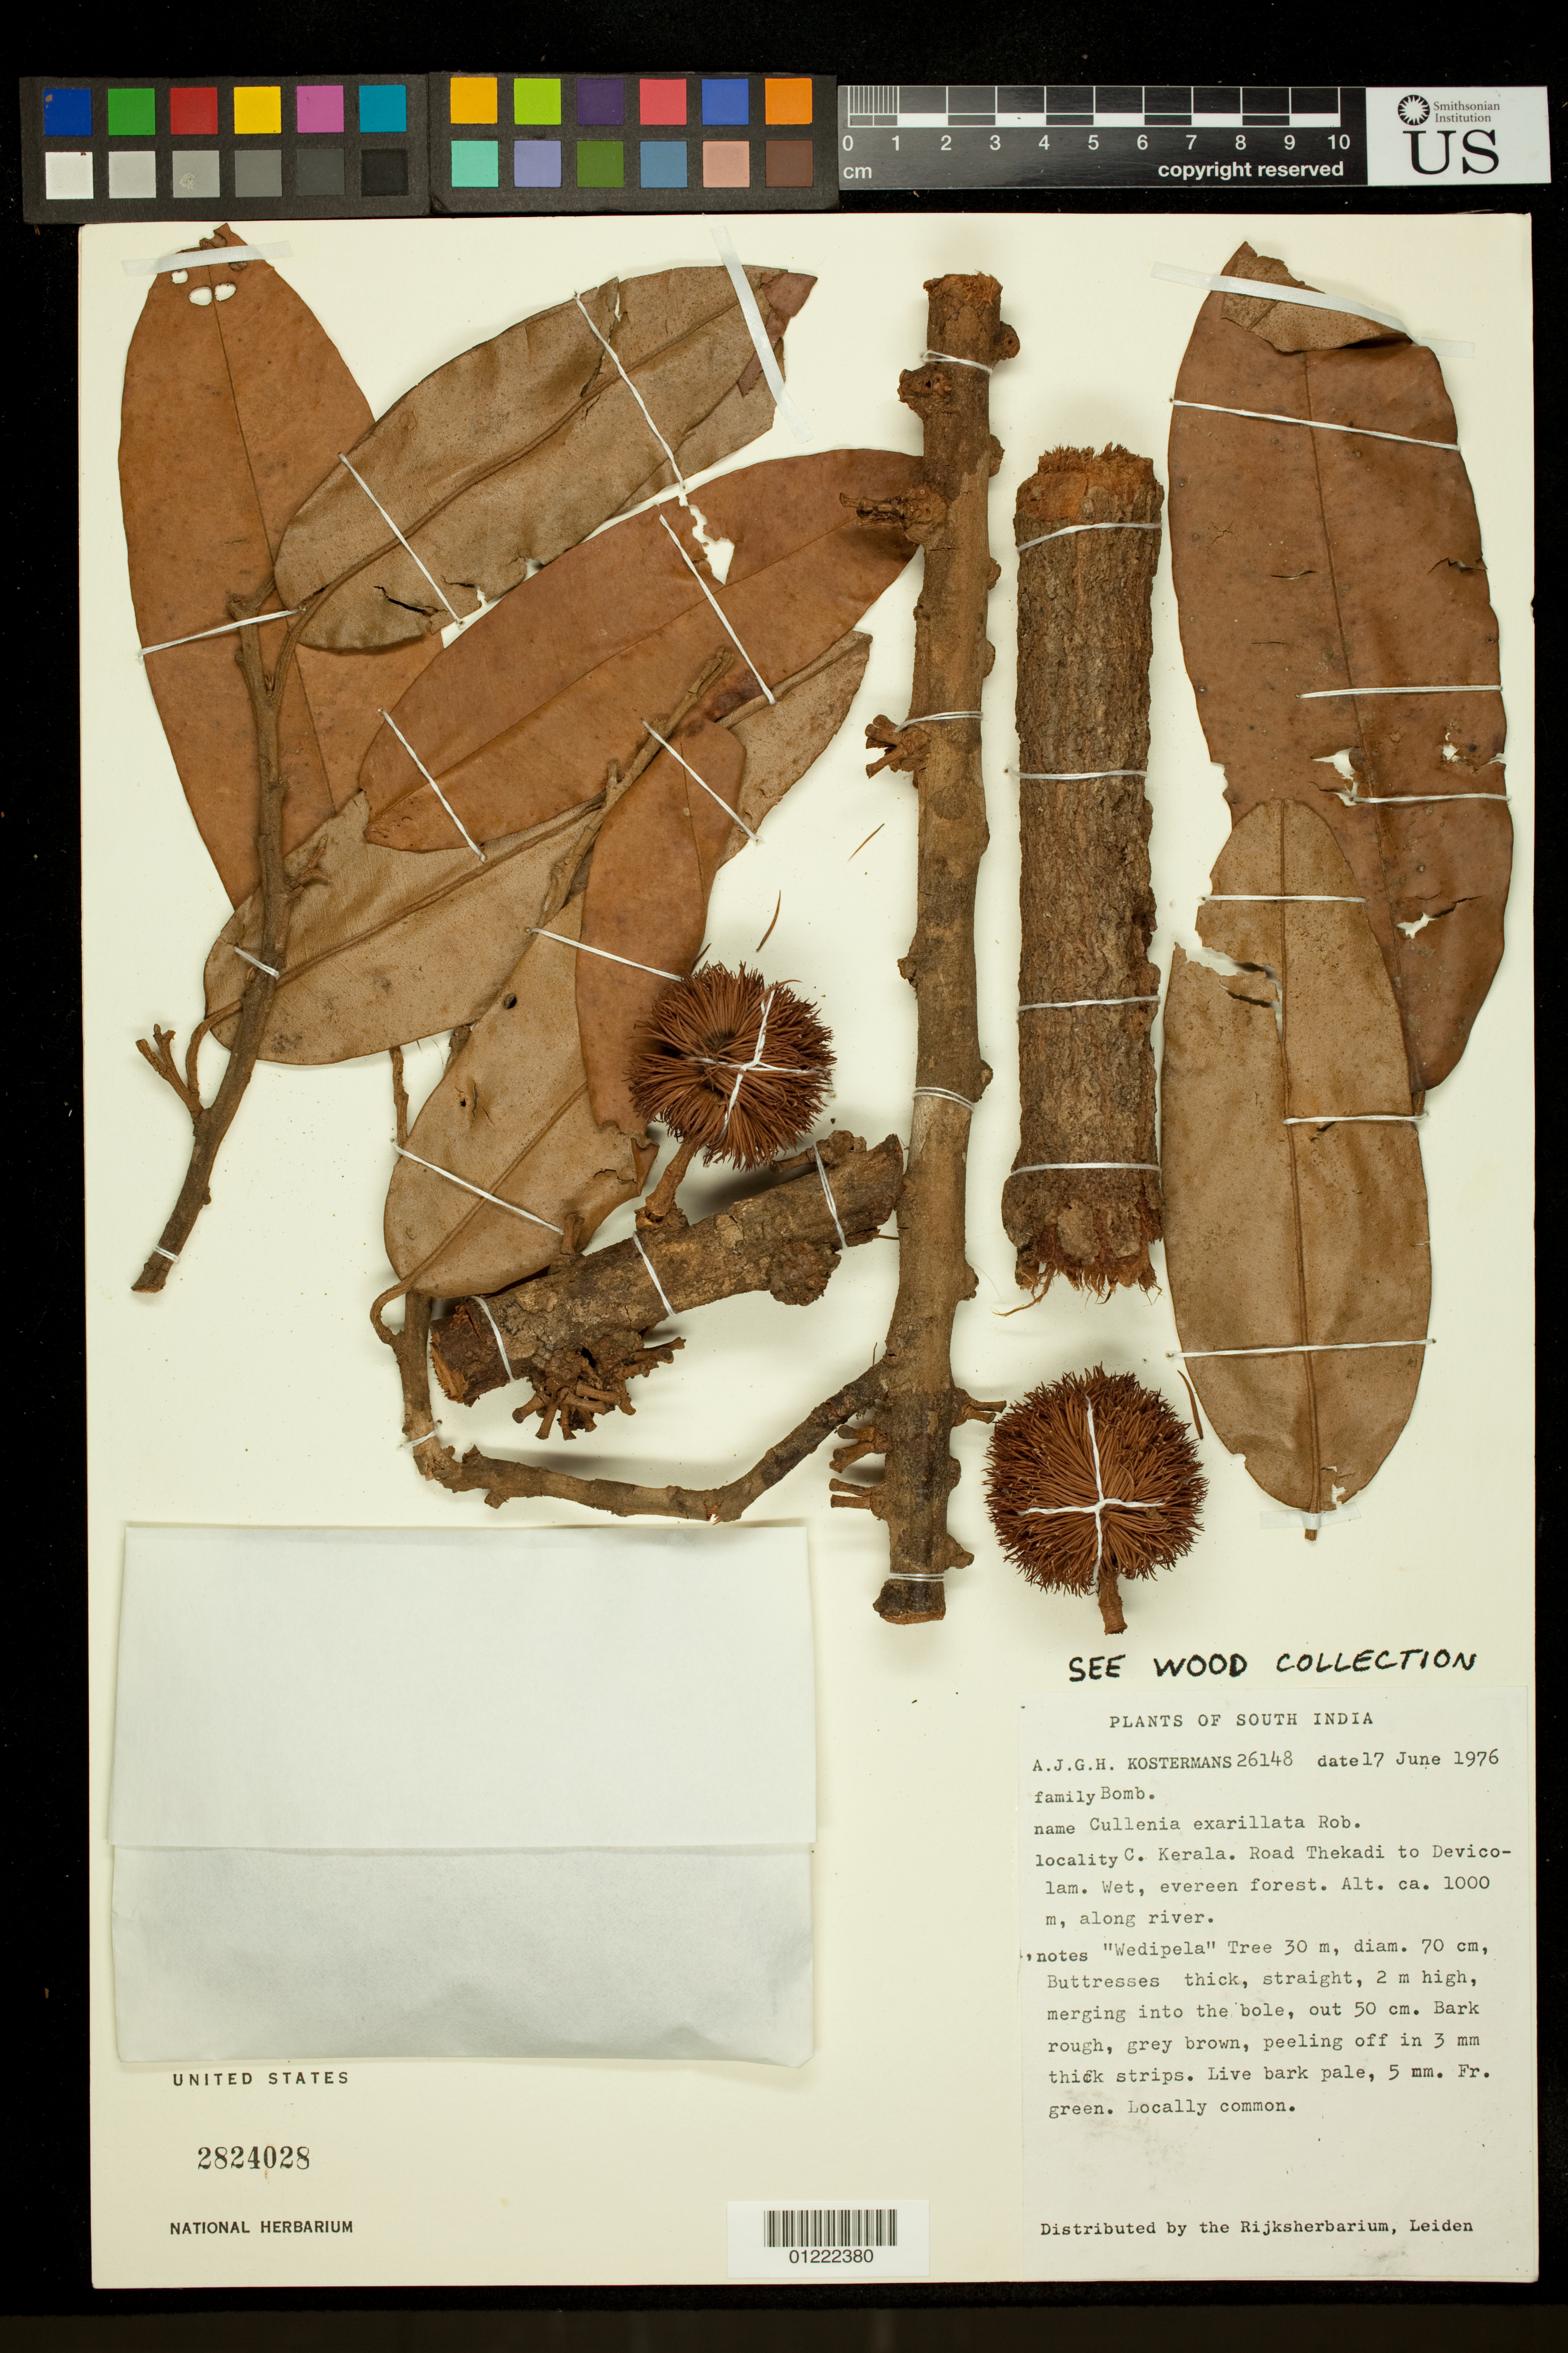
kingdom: Plantae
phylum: Tracheophyta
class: Magnoliopsida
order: Malvales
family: Malvaceae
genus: Cullenia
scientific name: Cullenia exarillata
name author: A. Robyns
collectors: A. J. G. Kostermans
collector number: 26148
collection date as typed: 6/17/1976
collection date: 1976-06-17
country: India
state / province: Kerala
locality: C. Kerala. Road Thekadi to Devicolam. Wet evergreen forest along river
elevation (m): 1000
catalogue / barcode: US 2824028